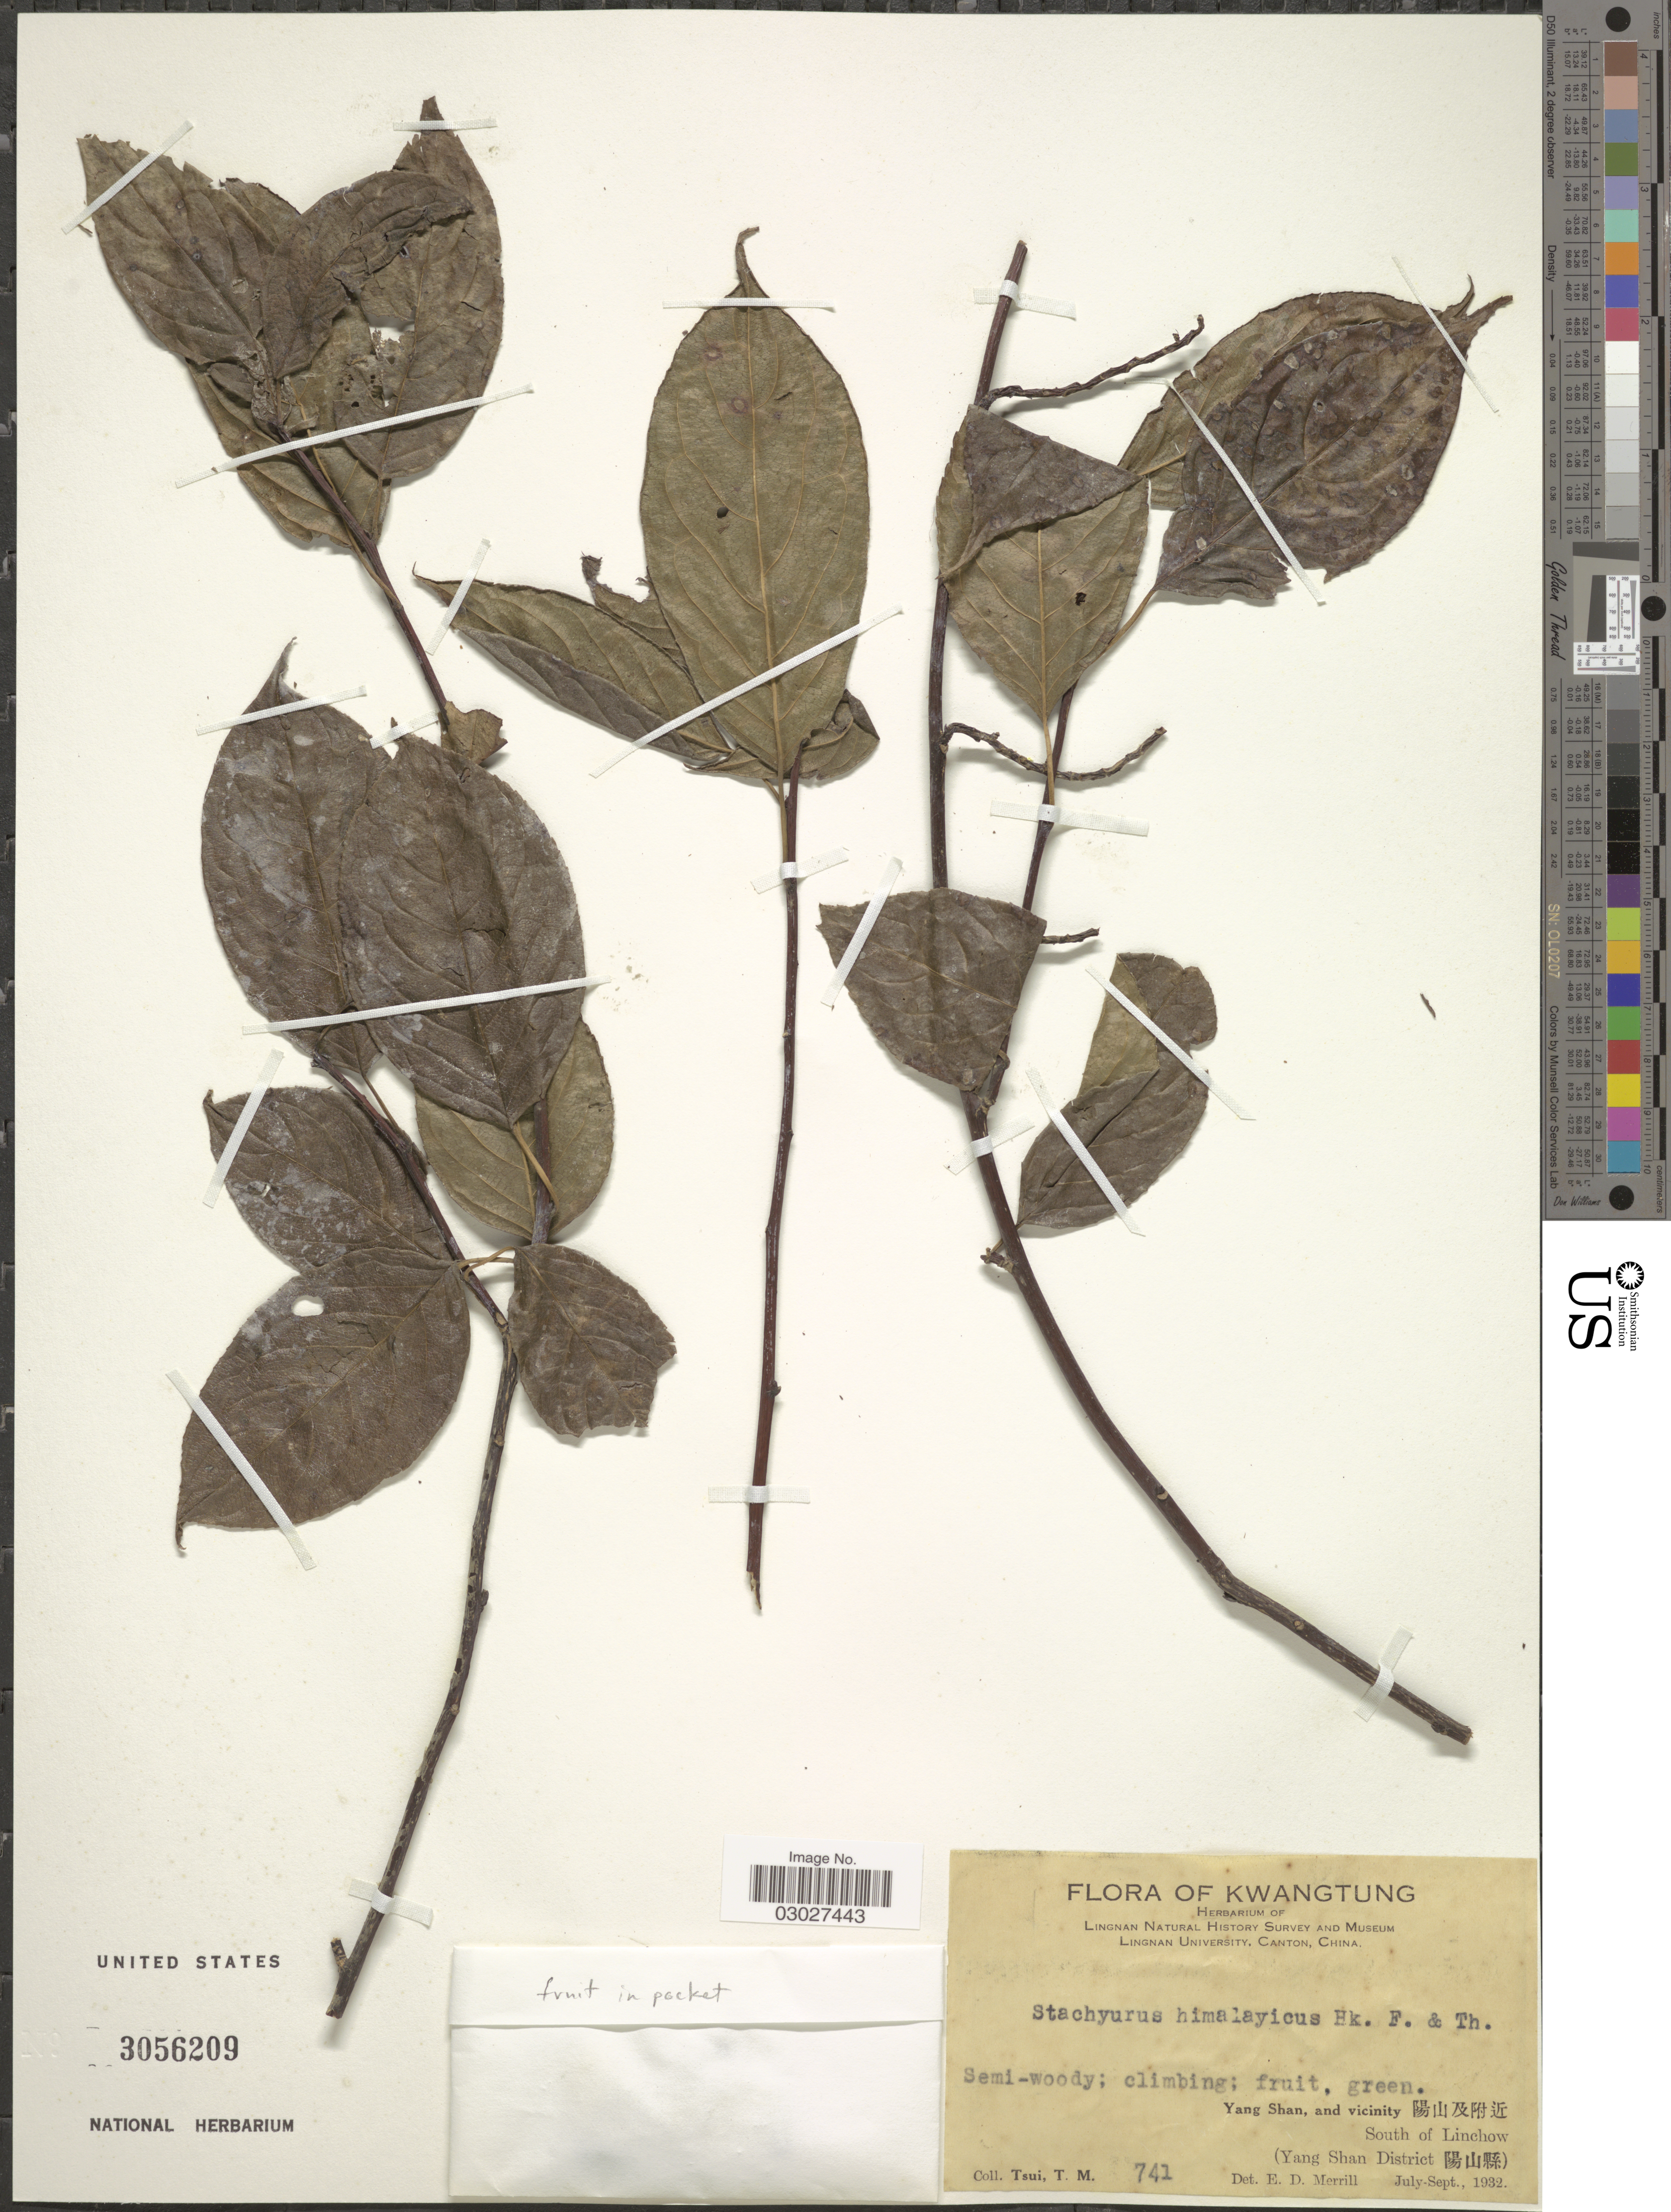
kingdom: Plantae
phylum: Tracheophyta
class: Magnoliopsida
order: Crossosomatales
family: Stachyuraceae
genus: Stachyurus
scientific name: Stachyurus himalaicus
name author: Hook. f. & Thomson ex Benth.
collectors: T. Tsui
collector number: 741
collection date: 1932-07/1932-09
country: China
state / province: Guangdong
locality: Kwatung.Yang Shan, and vicinity South of Lichow (Yang Shan District)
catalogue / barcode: US 3056209